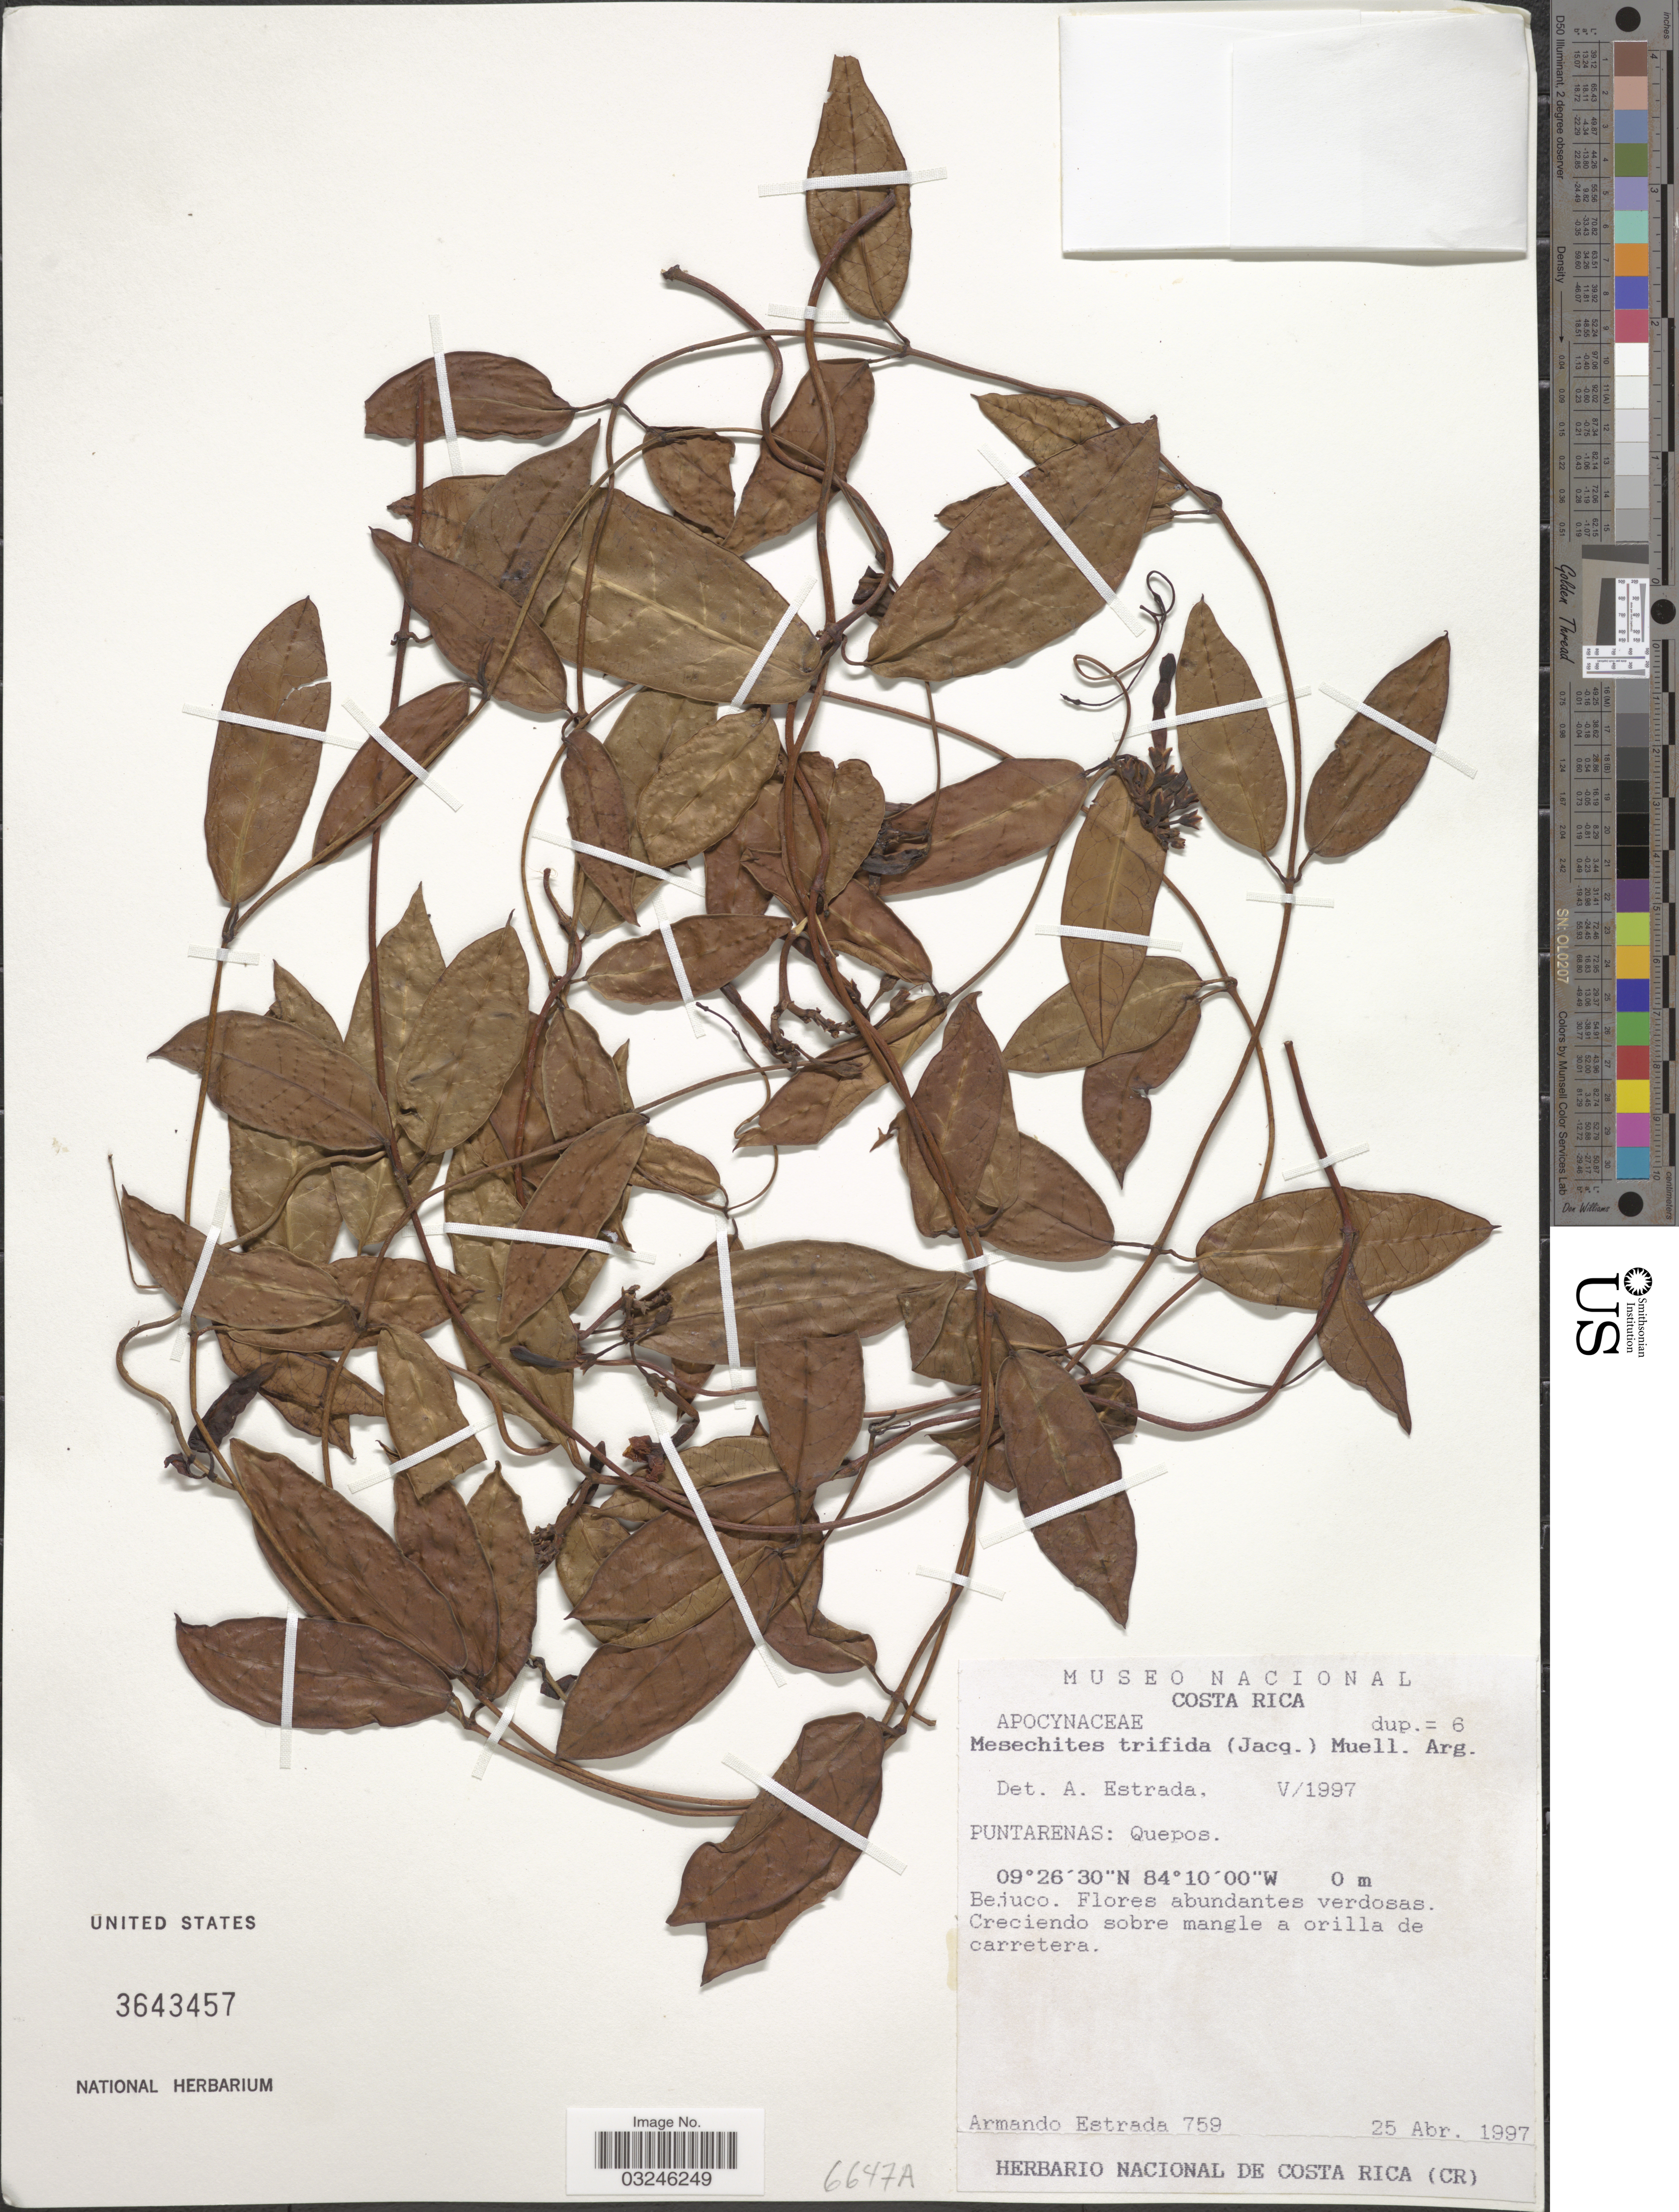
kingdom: Plantae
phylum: Tracheophyta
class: Magnoliopsida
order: Gentianales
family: Apocynaceae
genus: Mesechites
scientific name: Mesechites trifidus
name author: (Jacq.) Müll. Arg.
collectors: A. Estrada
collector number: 759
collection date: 1997-04-25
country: Costa Rica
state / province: Puntarenas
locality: Quepos.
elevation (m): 0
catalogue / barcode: US 3643457